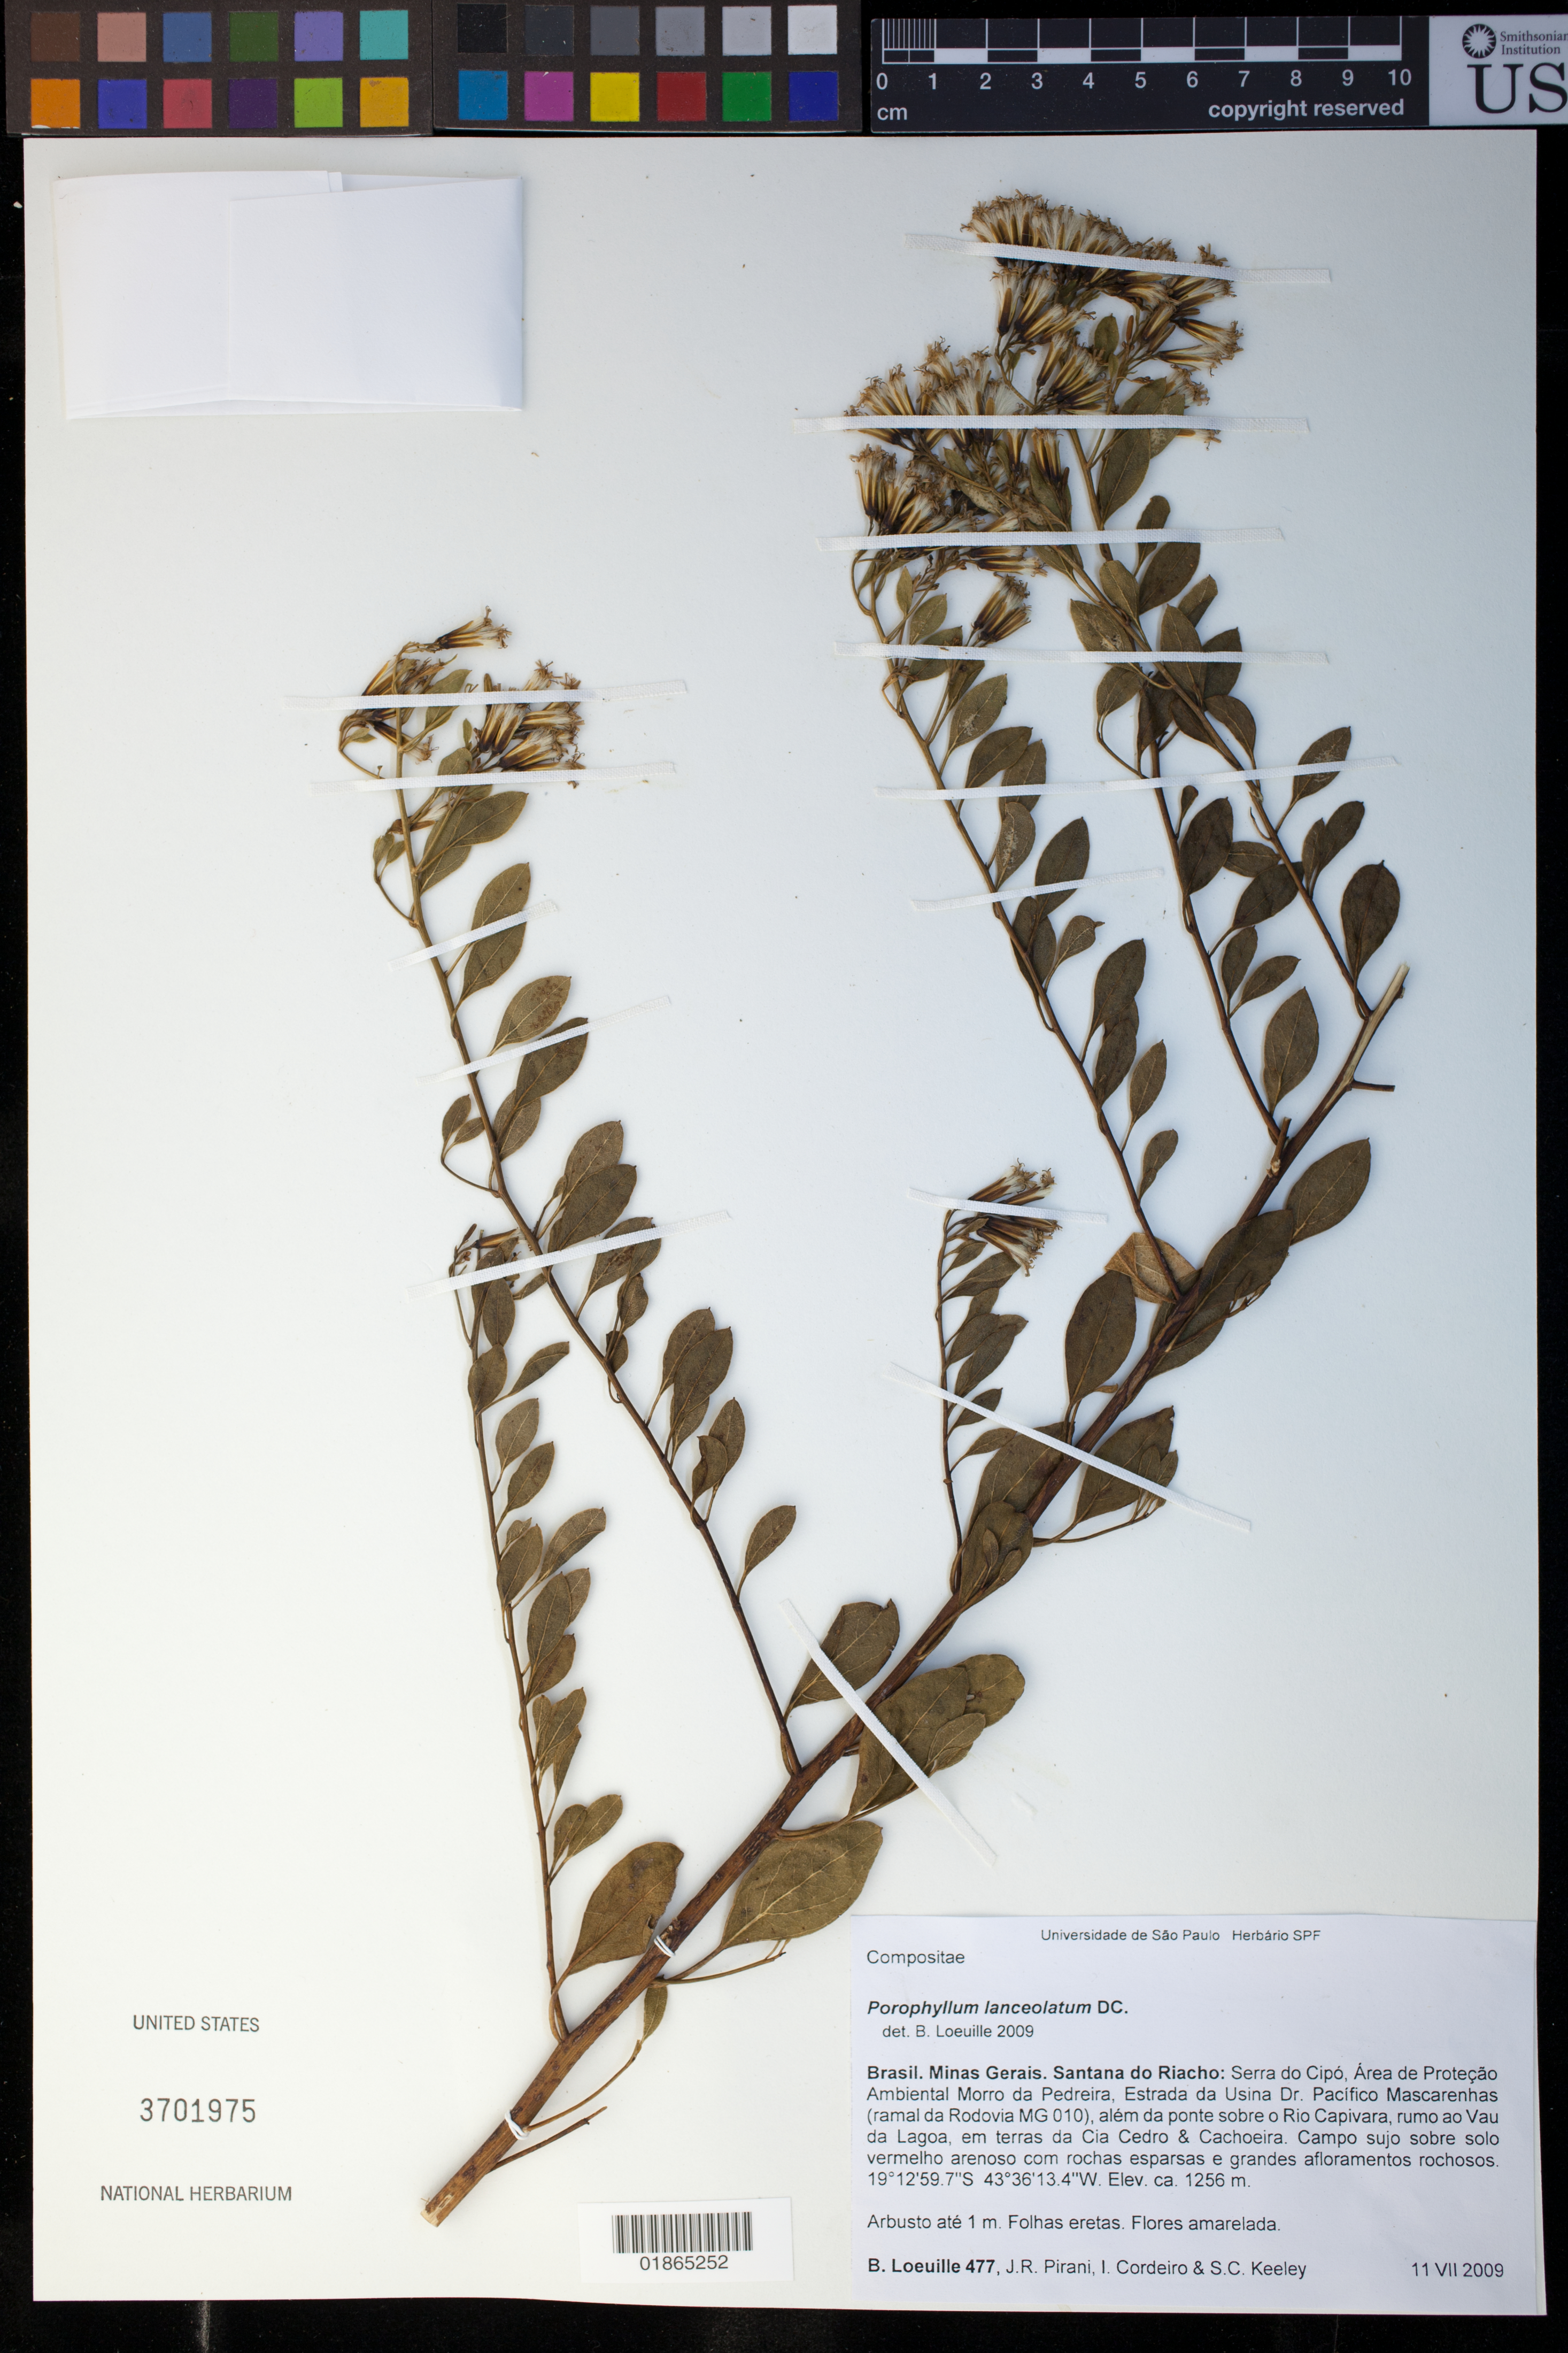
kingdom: Plantae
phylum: Tracheophyta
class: Magnoliopsida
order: Asterales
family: Asteraceae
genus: Porophyllum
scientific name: Porophyllum lanceolatum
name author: DC.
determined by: Anzuinelli, M.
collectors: B. Loeuille, J. R. Pirani, I. Cordeiro & S. C. Keeley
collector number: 477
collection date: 2009-07-11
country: Brazil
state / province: Minas Gerais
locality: Santana do Riacho: Serra do Cipo, Area de Protecao Ambiental Morro da Pedreira, Estrada da Usina Dr. Pacifico Mascarenhas (ramal da Rodovia MG 010), alem da ponte sobre o Rio Capivara, rumo ao Vau da Lagoa, em terras da Cia Cedro & Cachoeira.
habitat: Campo sujo sobre solo vermelho arenoso com rochas esparsas e grandes afloramentos rochosos.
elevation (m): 1256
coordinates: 19 12 59.7 S, 43 36 13.4 W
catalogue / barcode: US 3701975